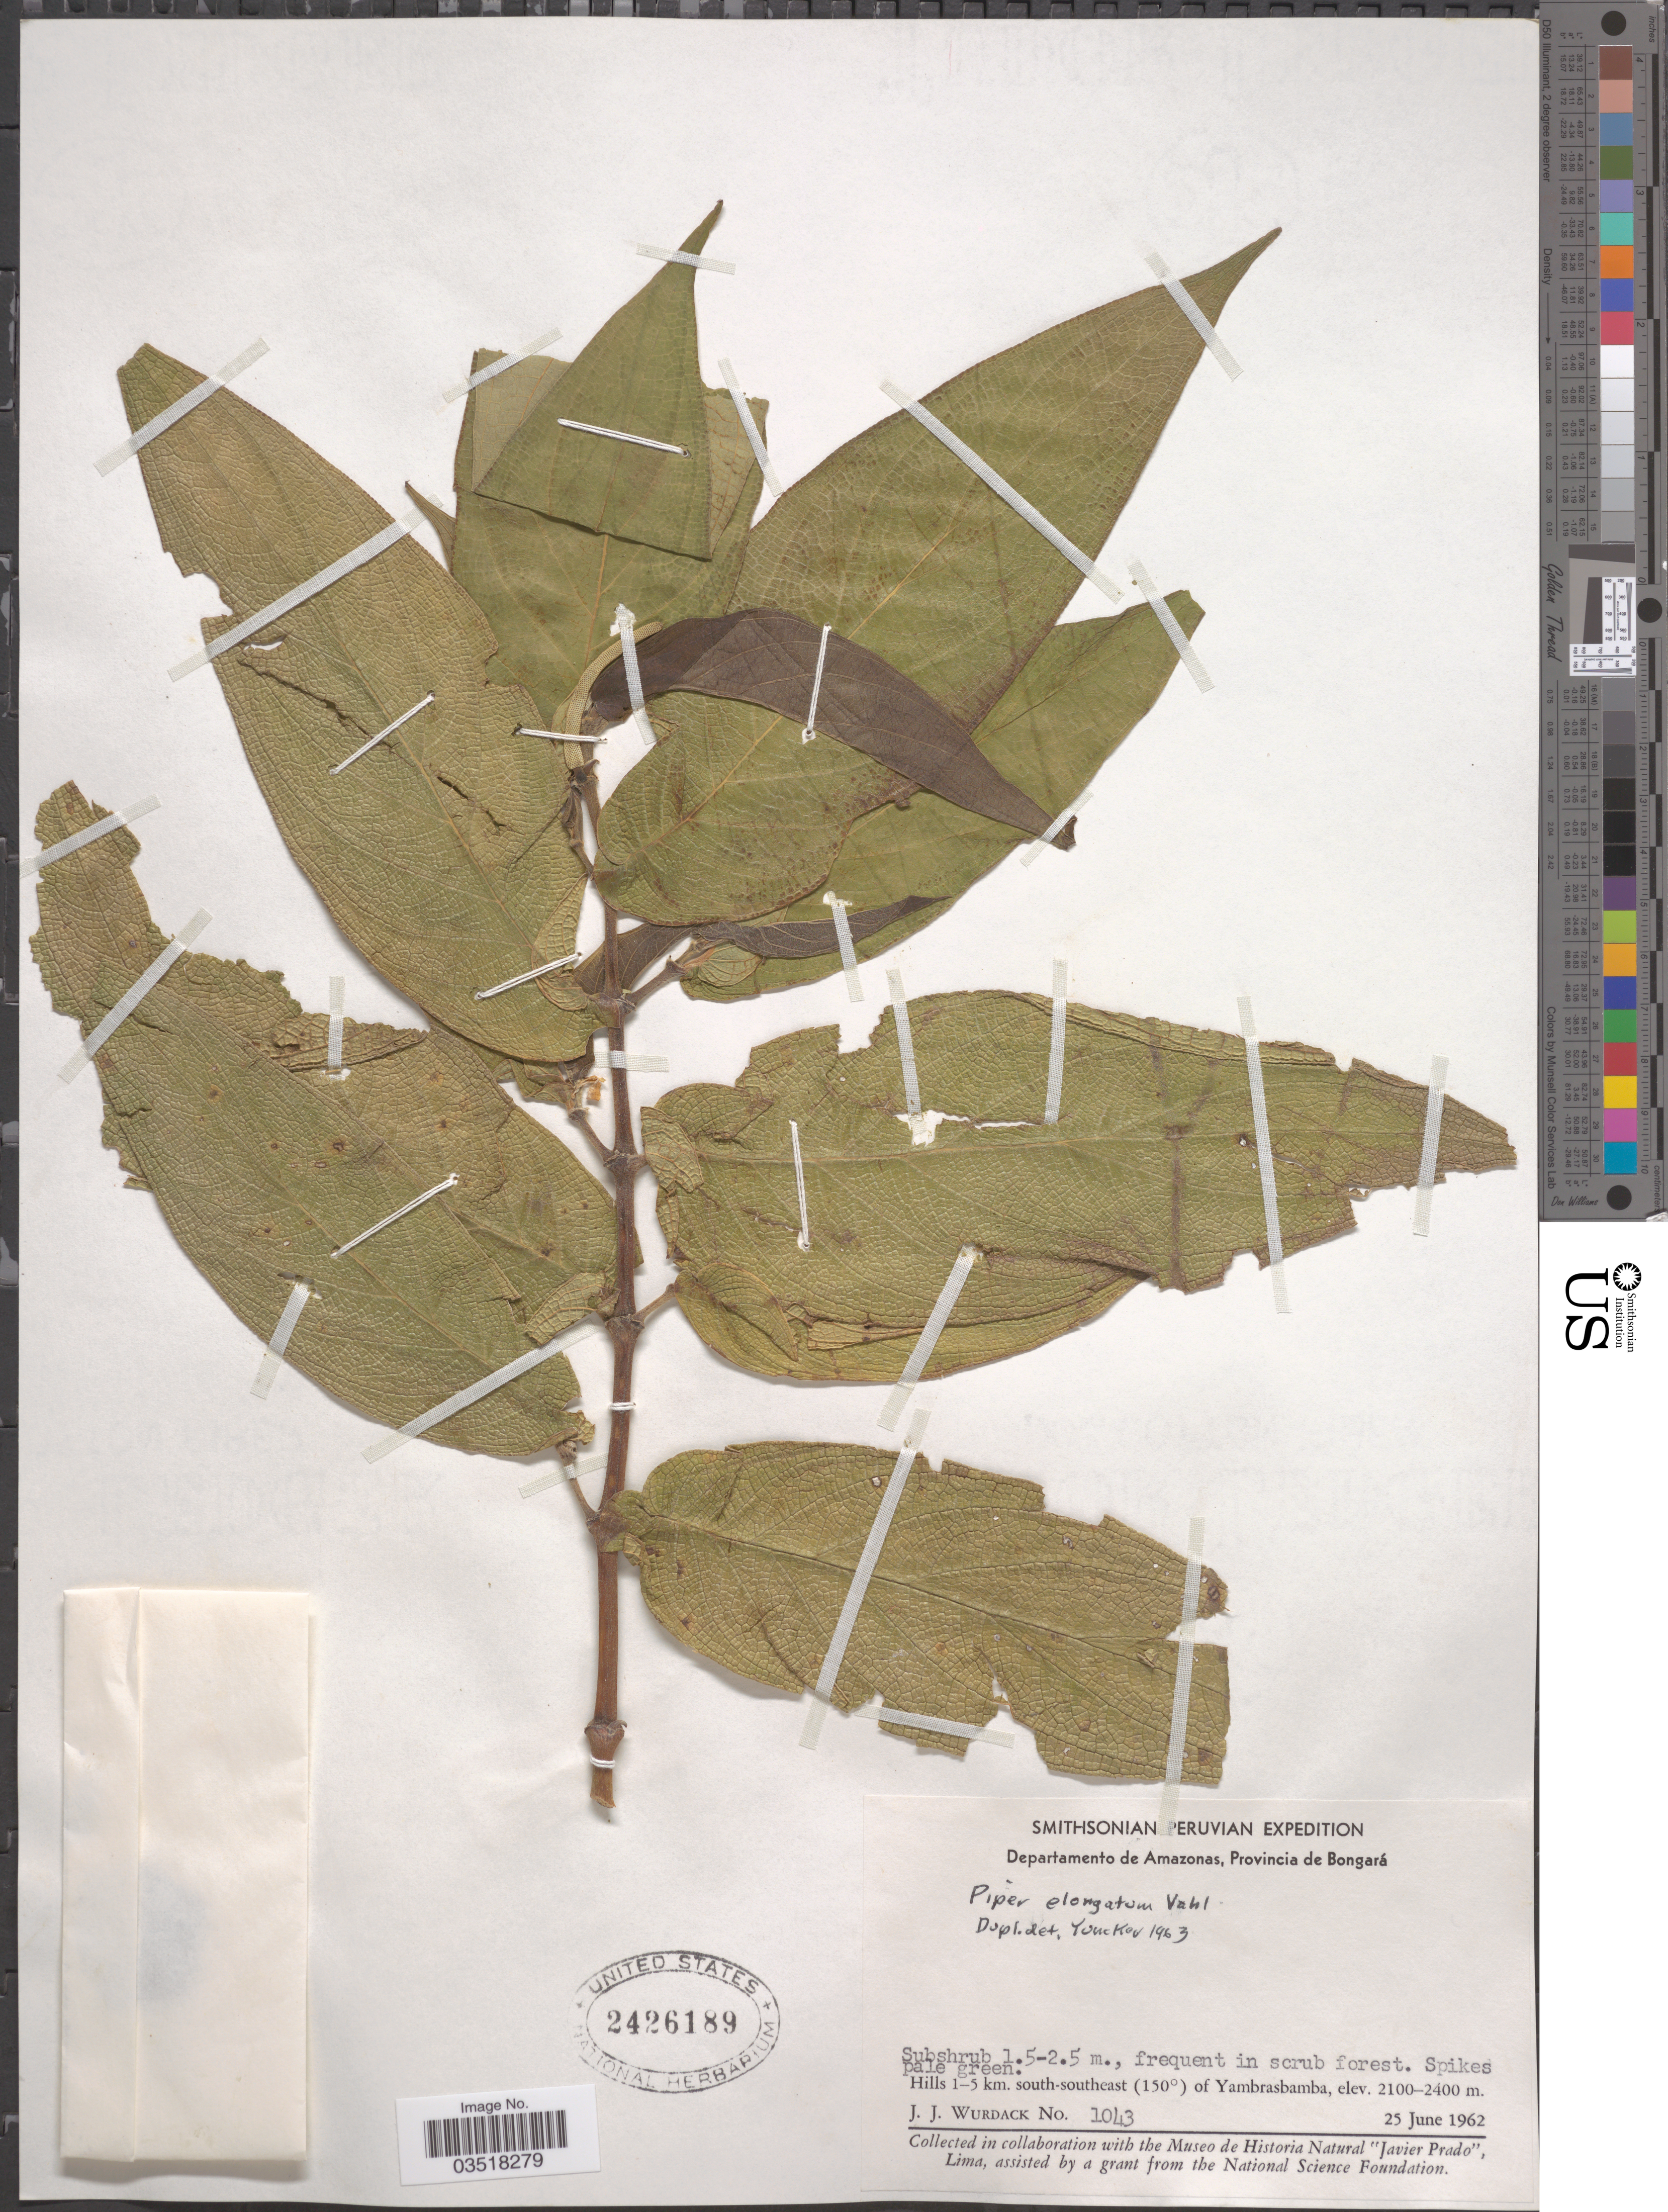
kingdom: Plantae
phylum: Tracheophyta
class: Magnoliopsida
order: Piperales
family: Piperaceae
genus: Piper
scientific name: Piper elongatum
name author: Vahl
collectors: J. J. Wurdack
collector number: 1043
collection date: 1962-06-25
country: Peru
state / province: Amazonas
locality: Departamento de Amazonas, Provincia de Bongará. Hills 1-5 km. south-southeast (150°) of Yambrasbamba.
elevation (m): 2100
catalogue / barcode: US 2426189